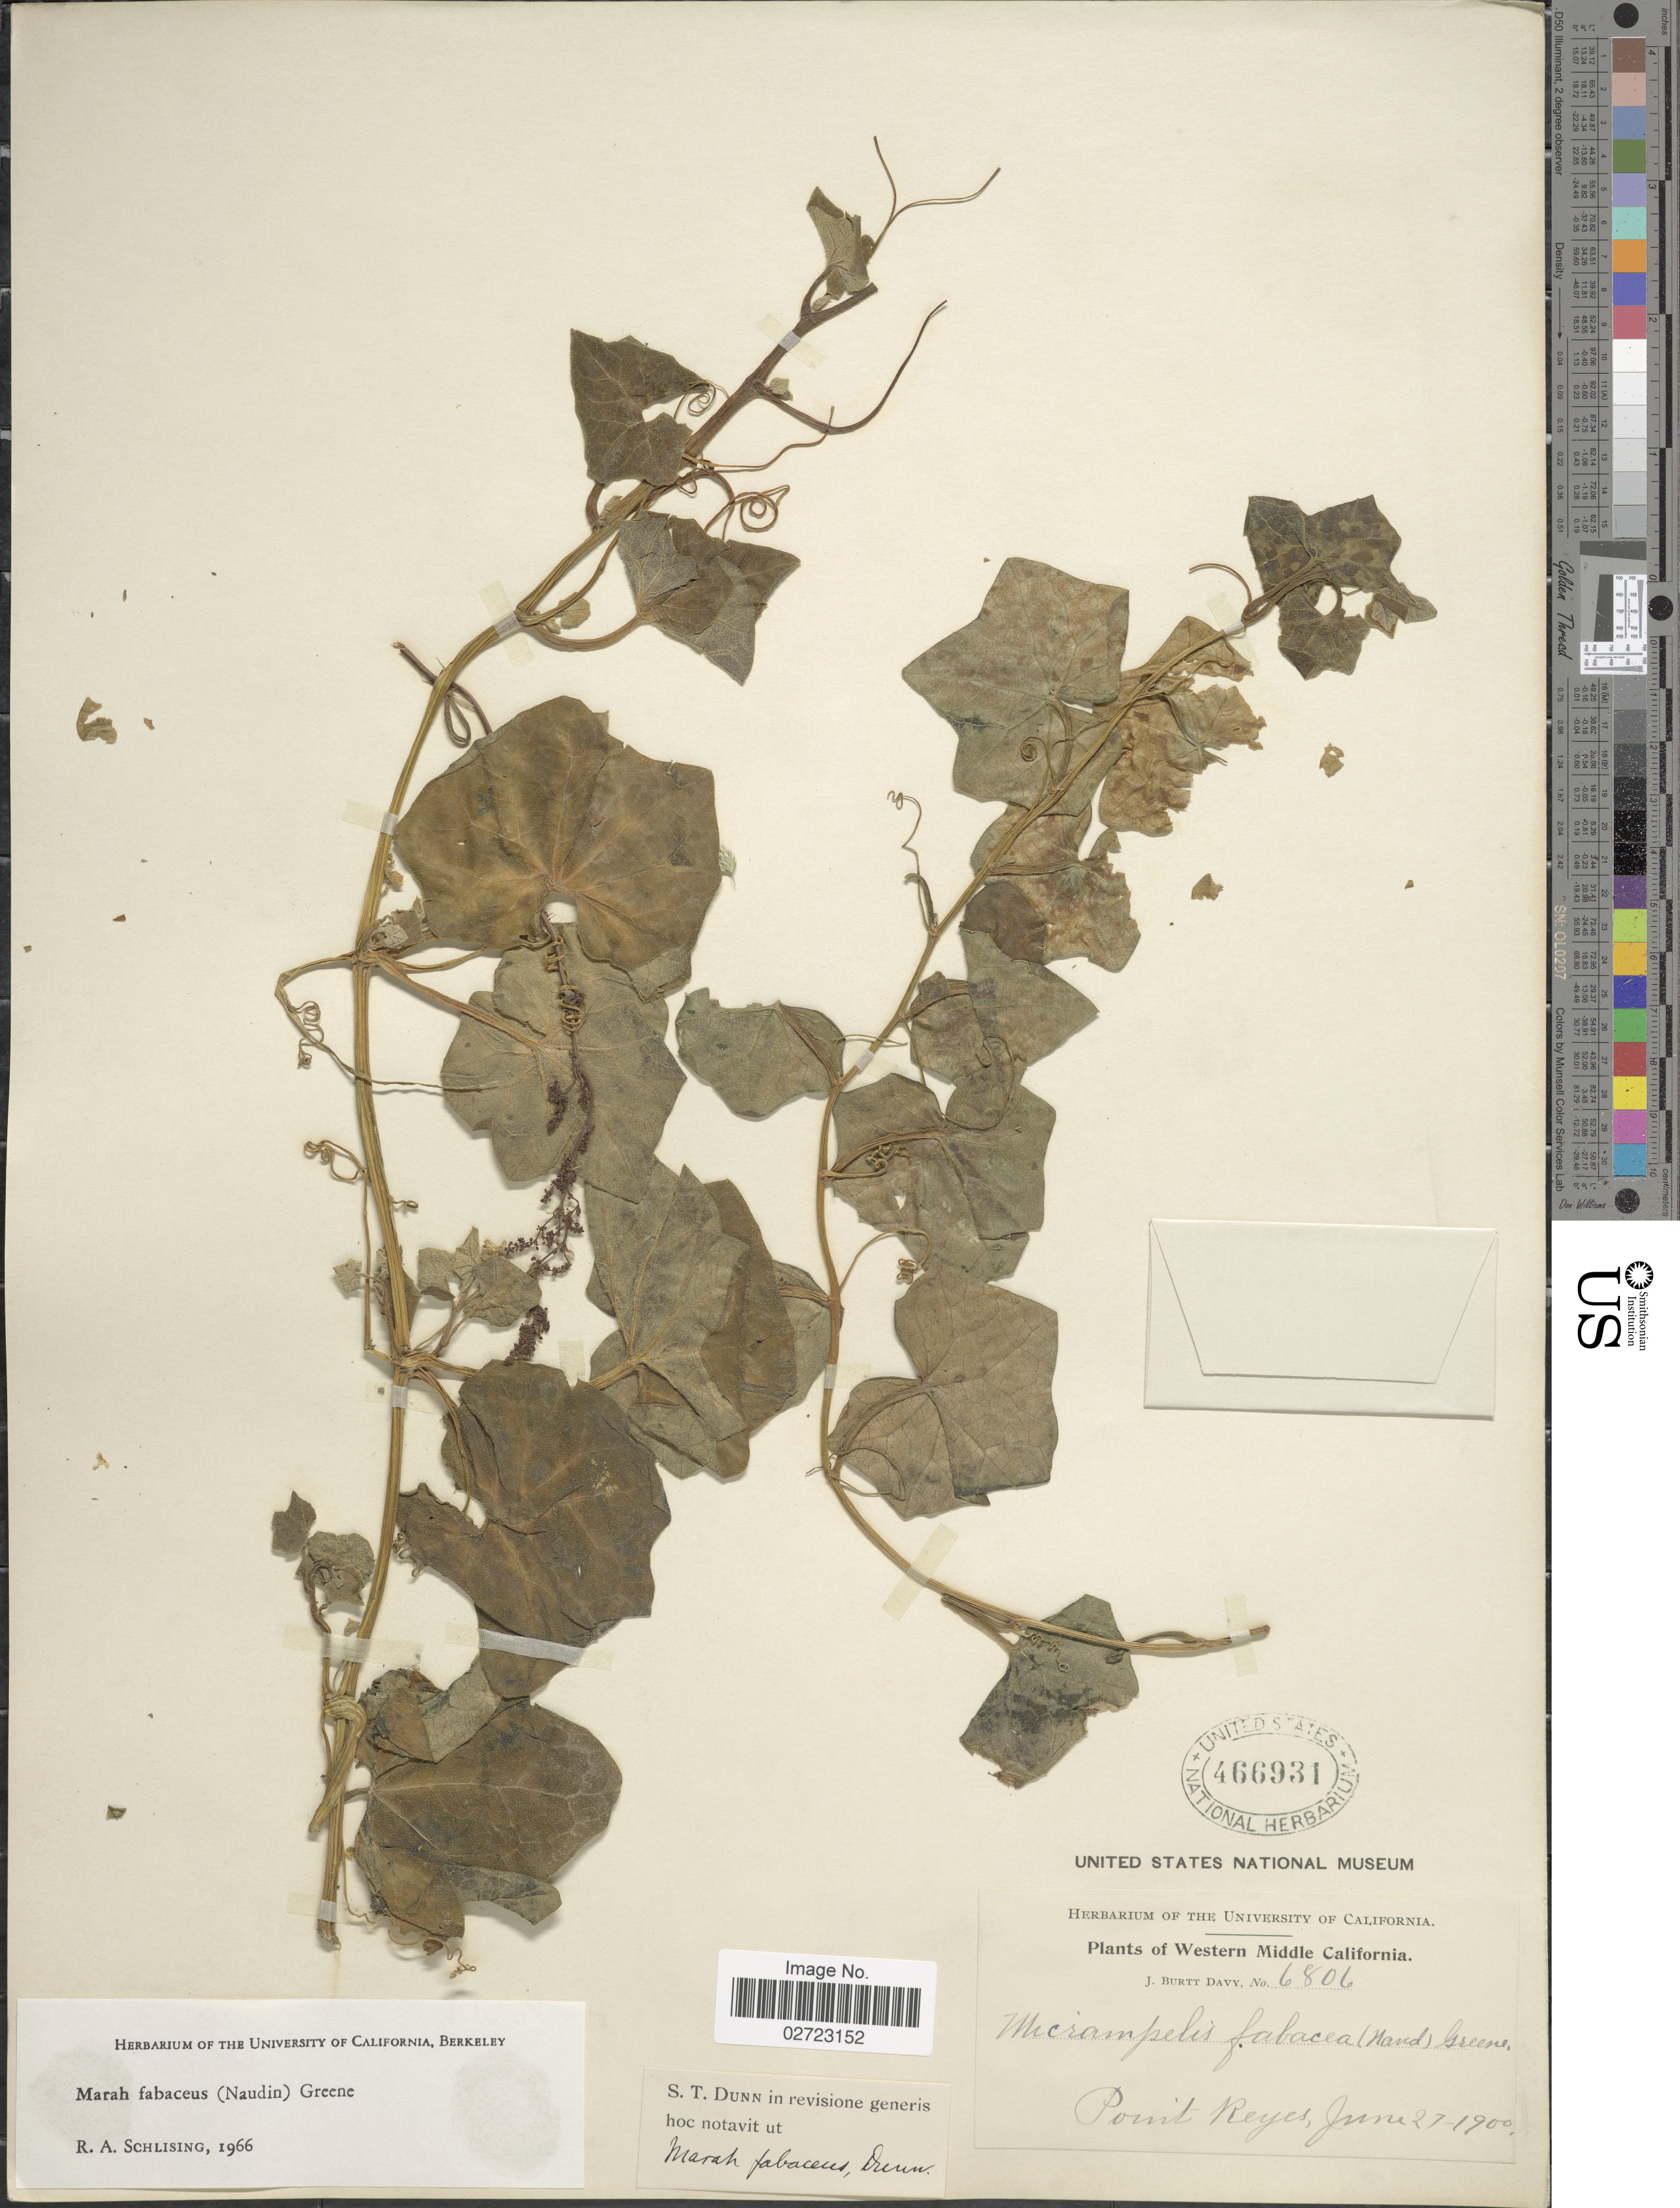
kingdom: Plantae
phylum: Tracheophyta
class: Magnoliopsida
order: Cucurbitales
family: Cucurbitaceae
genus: Marah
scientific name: Marah fabacea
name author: (Naudin) Greene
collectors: J. Burtt Davy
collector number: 6806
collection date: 1900-06-27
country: United States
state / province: California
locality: Western Middle California, Point Reyes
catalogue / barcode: US 466931